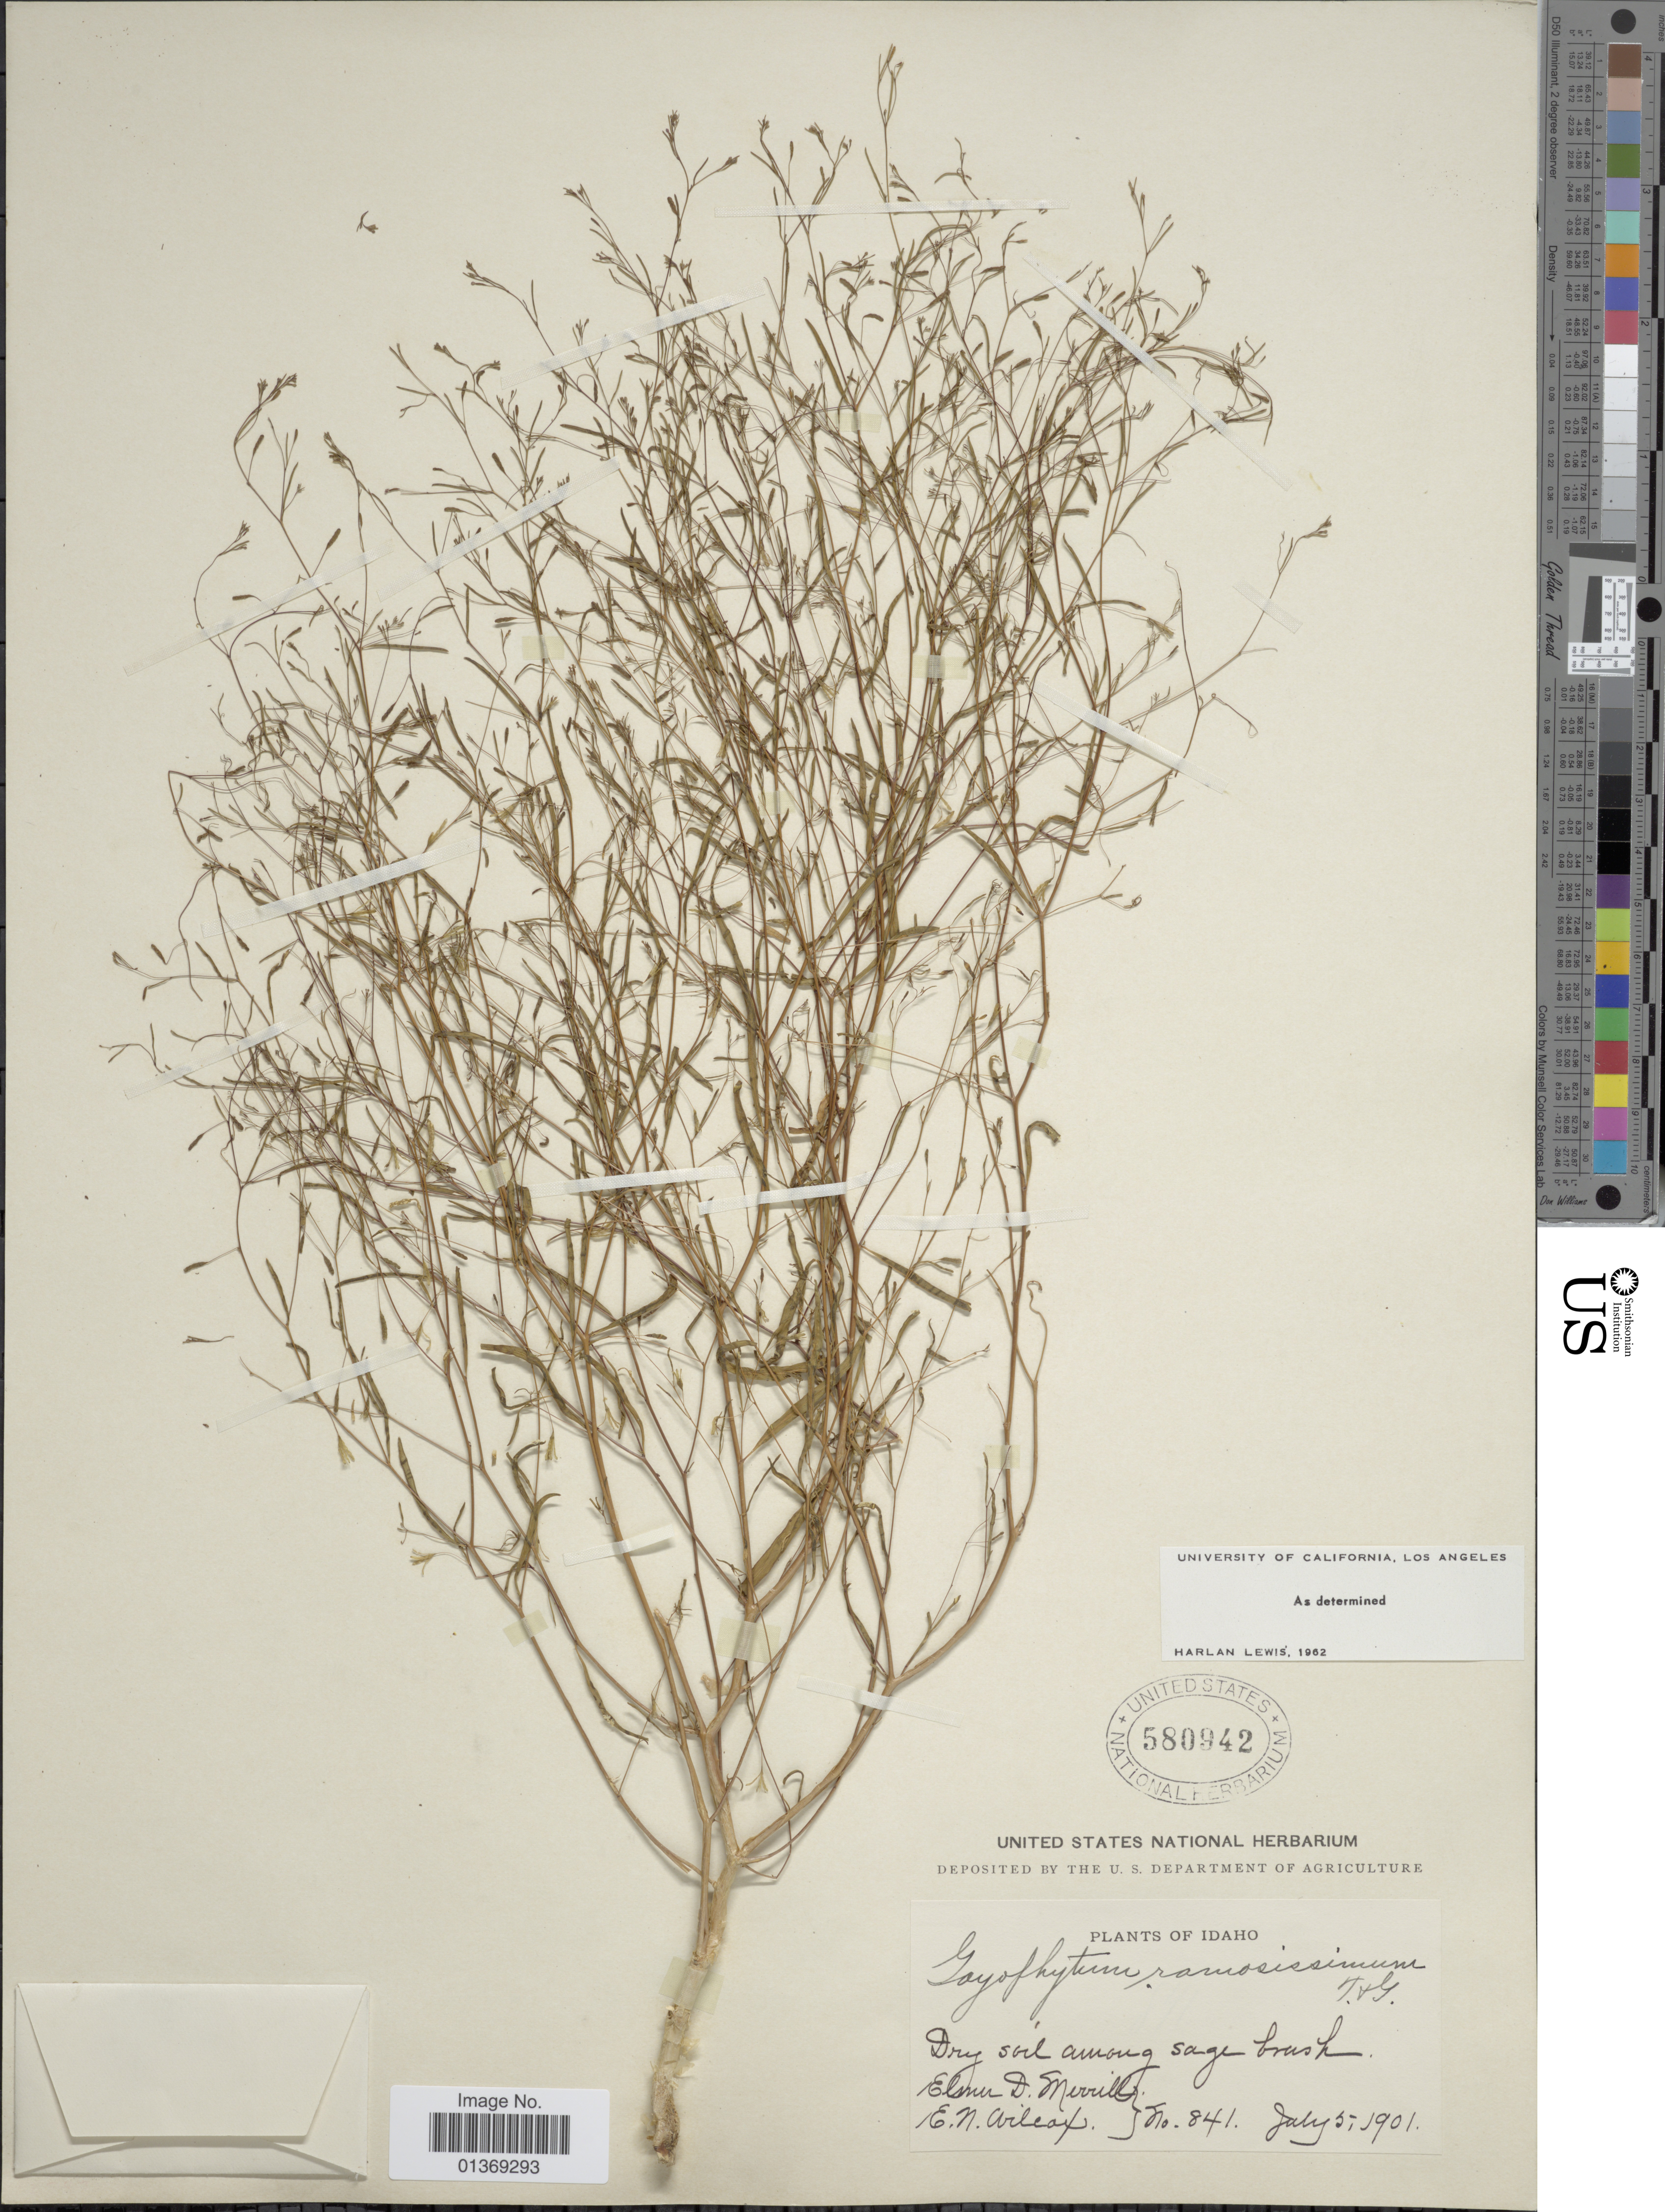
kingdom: Plantae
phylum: Tracheophyta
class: Magnoliopsida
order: Myrtales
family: Onagraceae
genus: Gayophytum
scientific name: Gayophytum ramosissimum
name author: Torr. & A. Gray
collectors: E. D. Merrill & E. Wilcox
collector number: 841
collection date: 1901-07-05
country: United States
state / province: Idaho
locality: Dry soil among sage brush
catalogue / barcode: US 580942